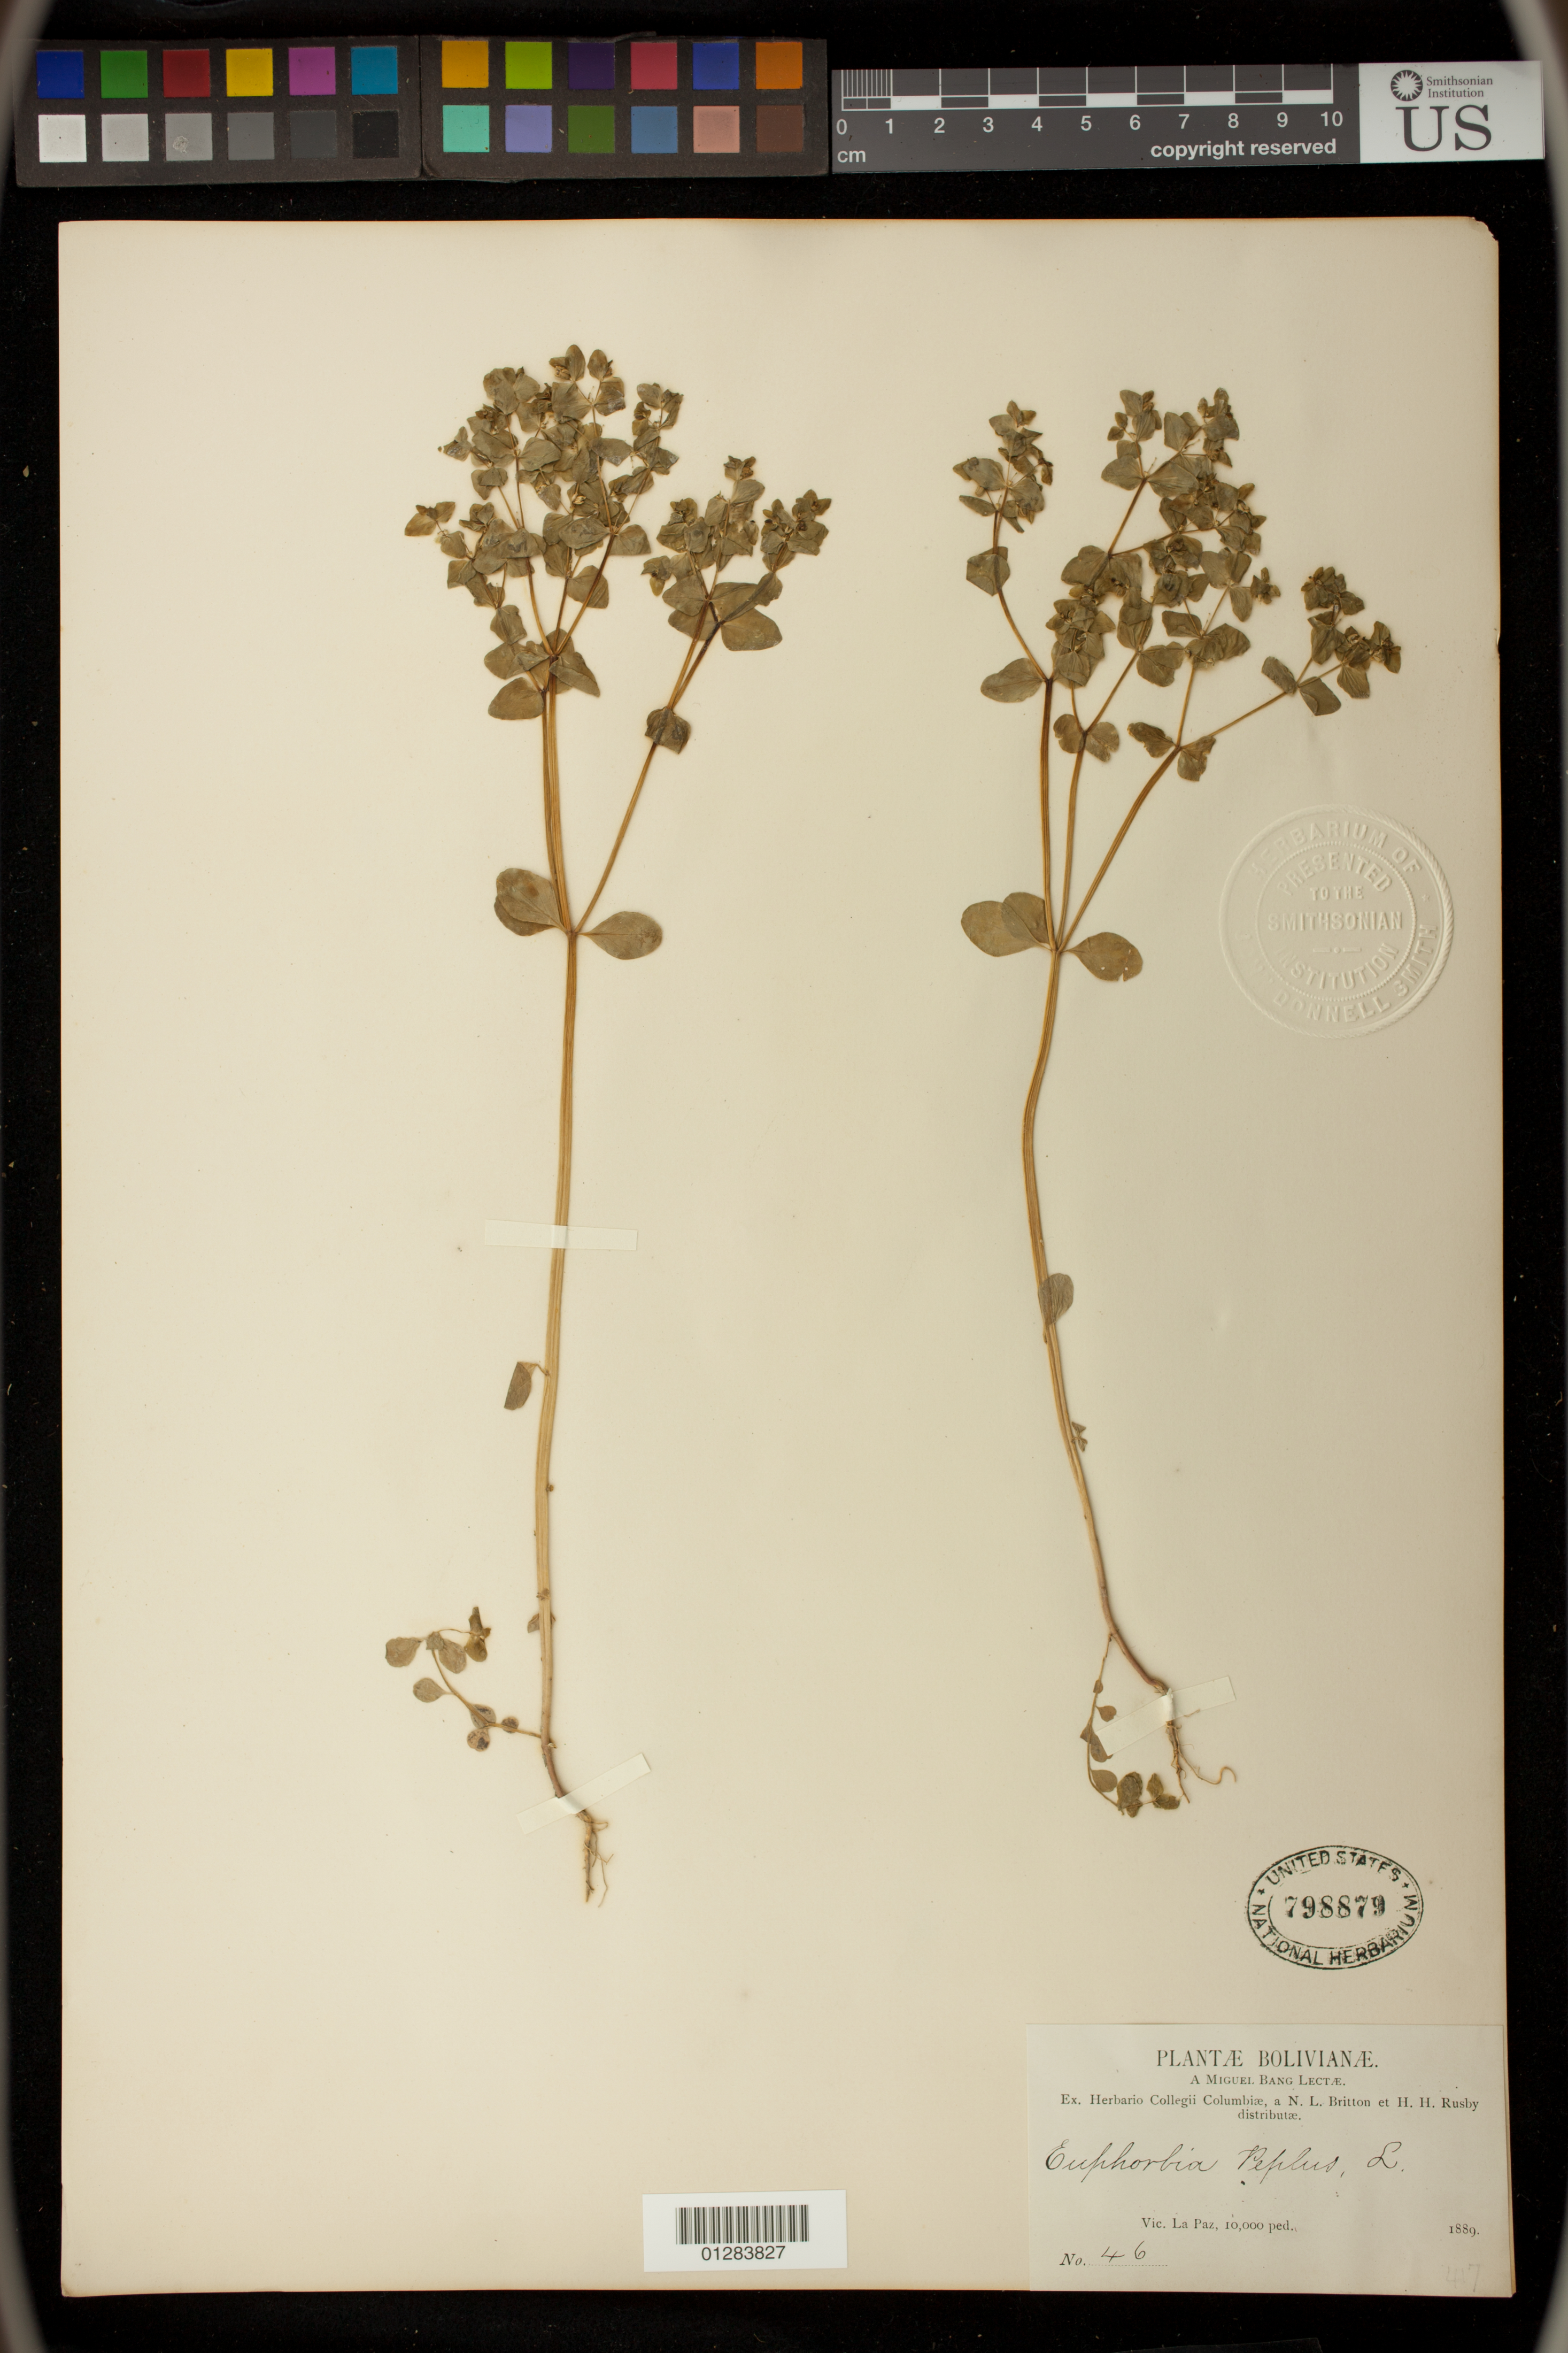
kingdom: Plantae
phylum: Tracheophyta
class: Magnoliopsida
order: Malpighiales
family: Euphorbiaceae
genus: Euphorbia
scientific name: Euphorbia peplus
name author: L.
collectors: M. Bang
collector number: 46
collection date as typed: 1889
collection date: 1889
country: Bolivia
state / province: La Paz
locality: Vic. La Paz.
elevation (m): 3048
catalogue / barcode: US 798879